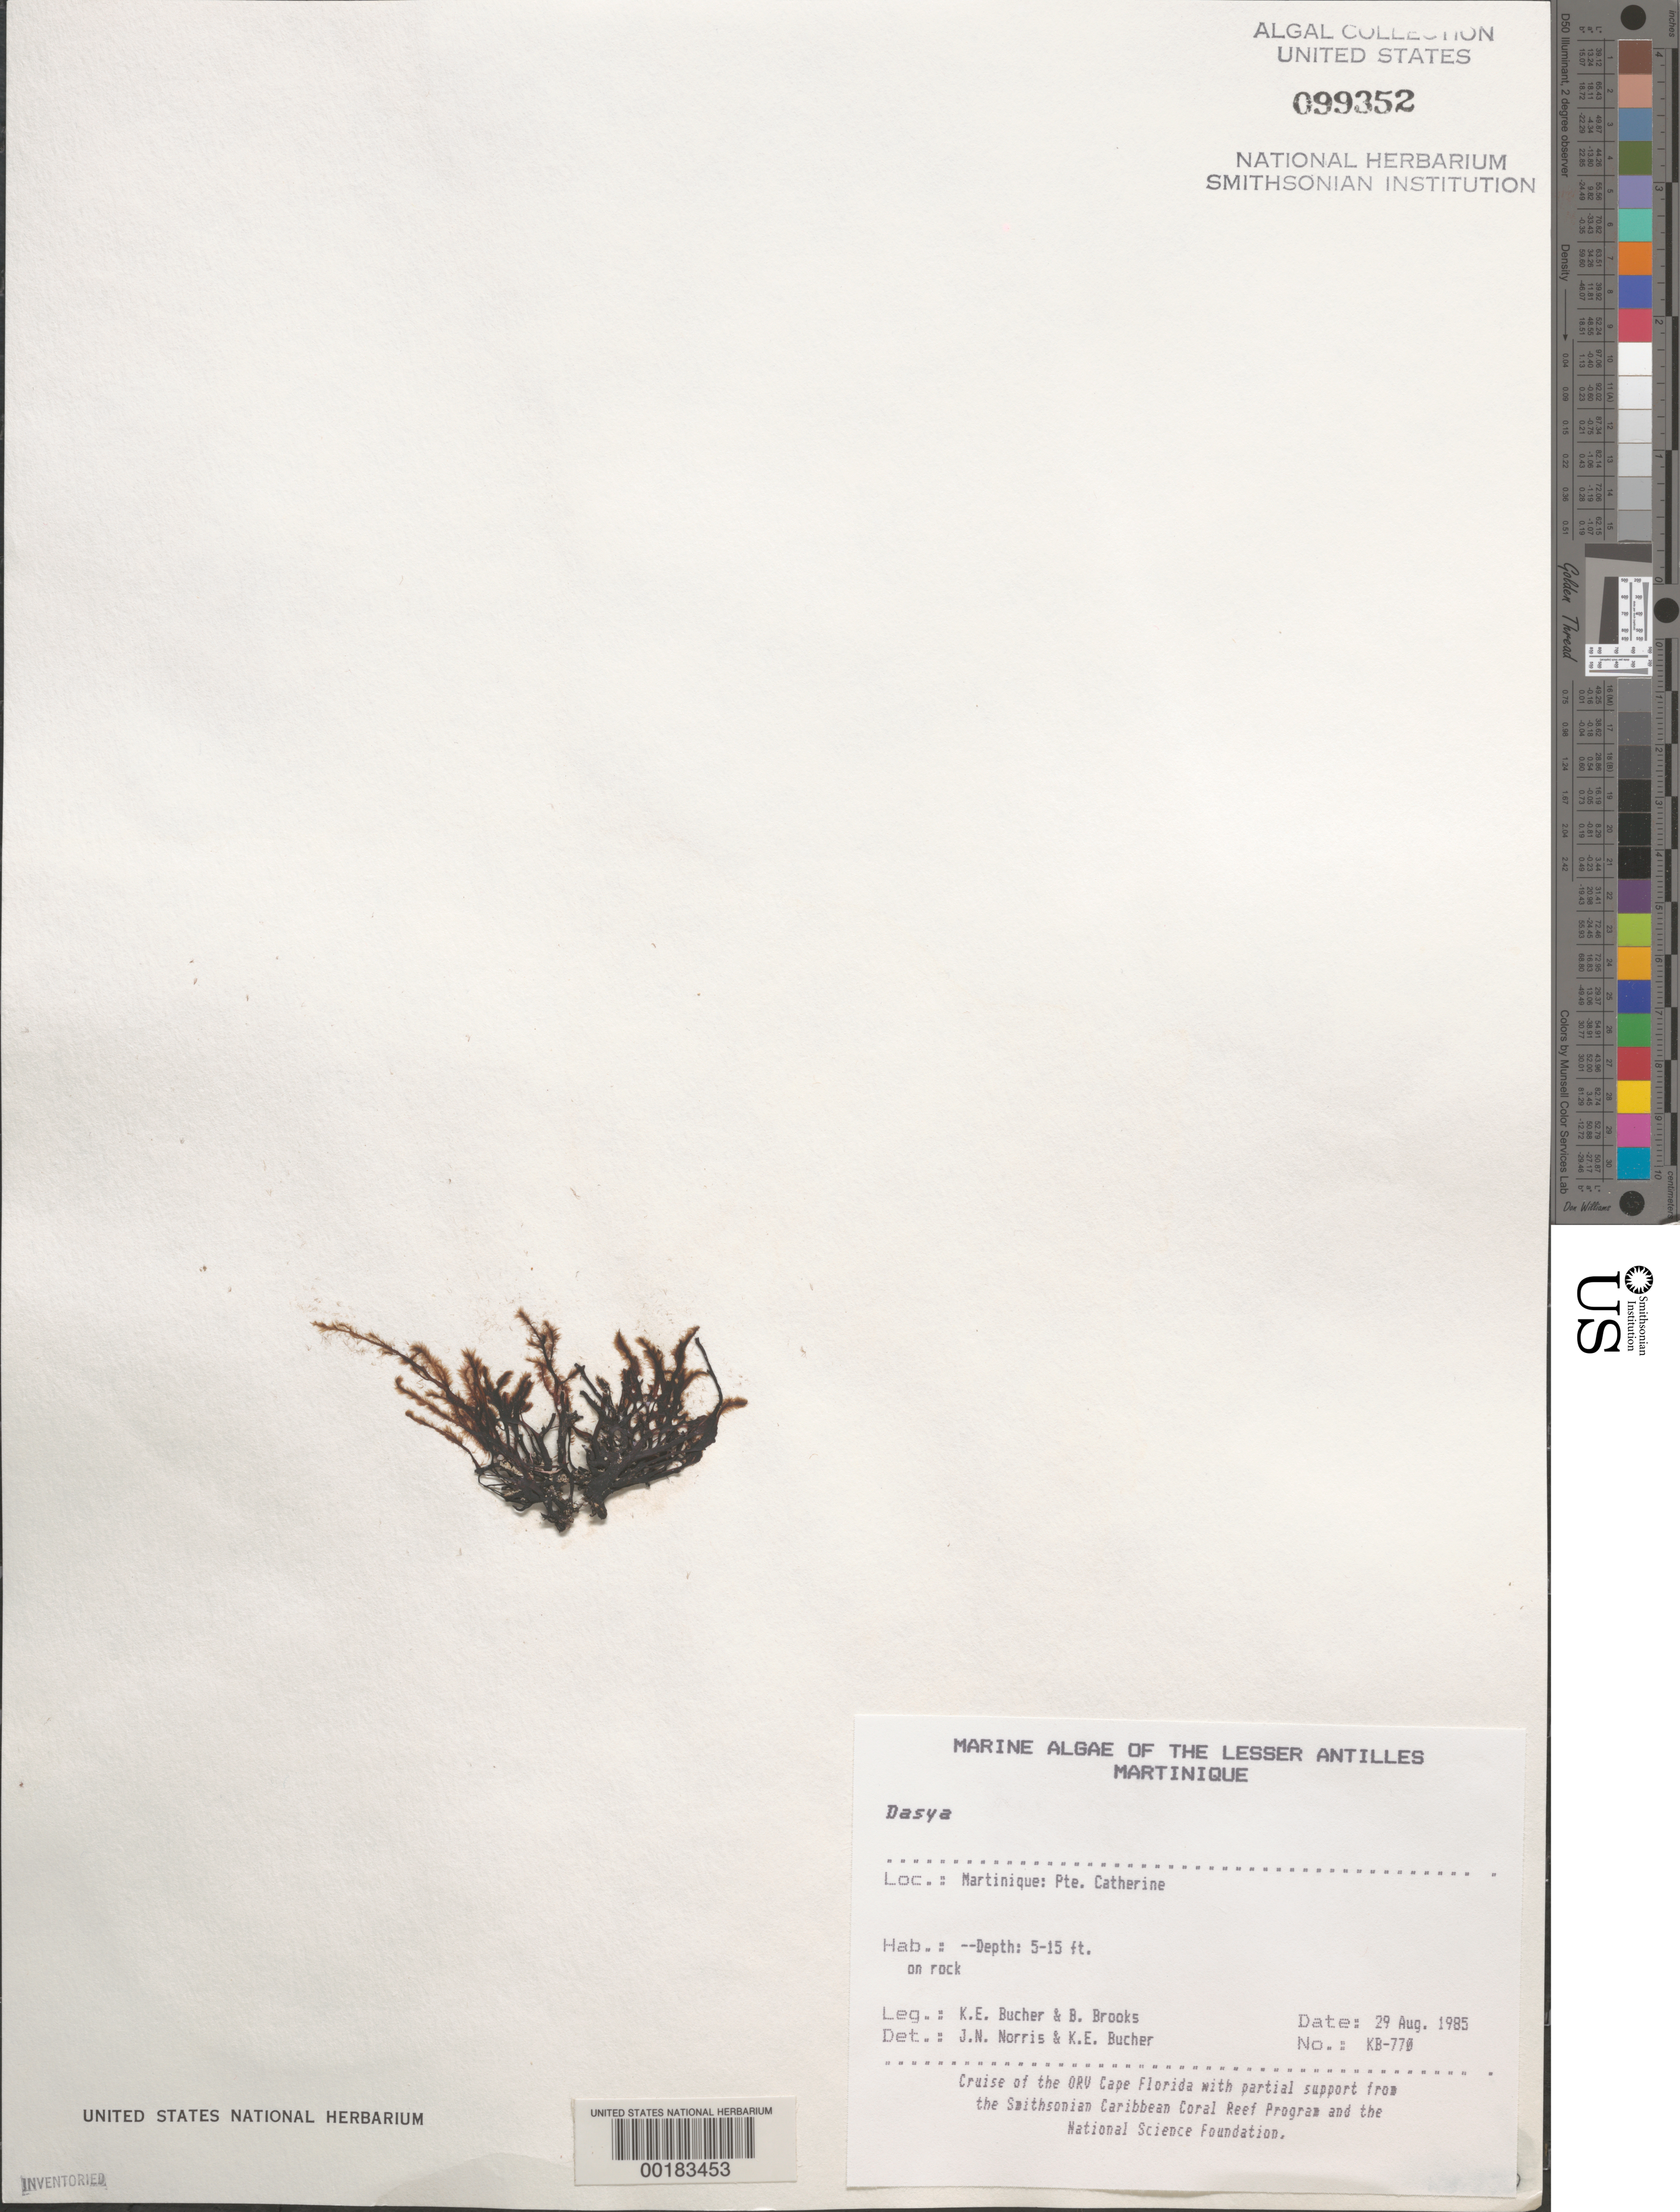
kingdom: Plantae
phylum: Rhodophyta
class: Florideophyceae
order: Ceramiales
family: Dasyaceae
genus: Dasya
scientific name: Dasya sp.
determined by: Norris, J. N.; Bucher, K. E.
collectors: K. E. Bucher & B. Brooks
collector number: Kb-770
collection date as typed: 29 Aug 1985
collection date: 1985-08-29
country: Martinique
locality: Pointe Catherine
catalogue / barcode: US 99352